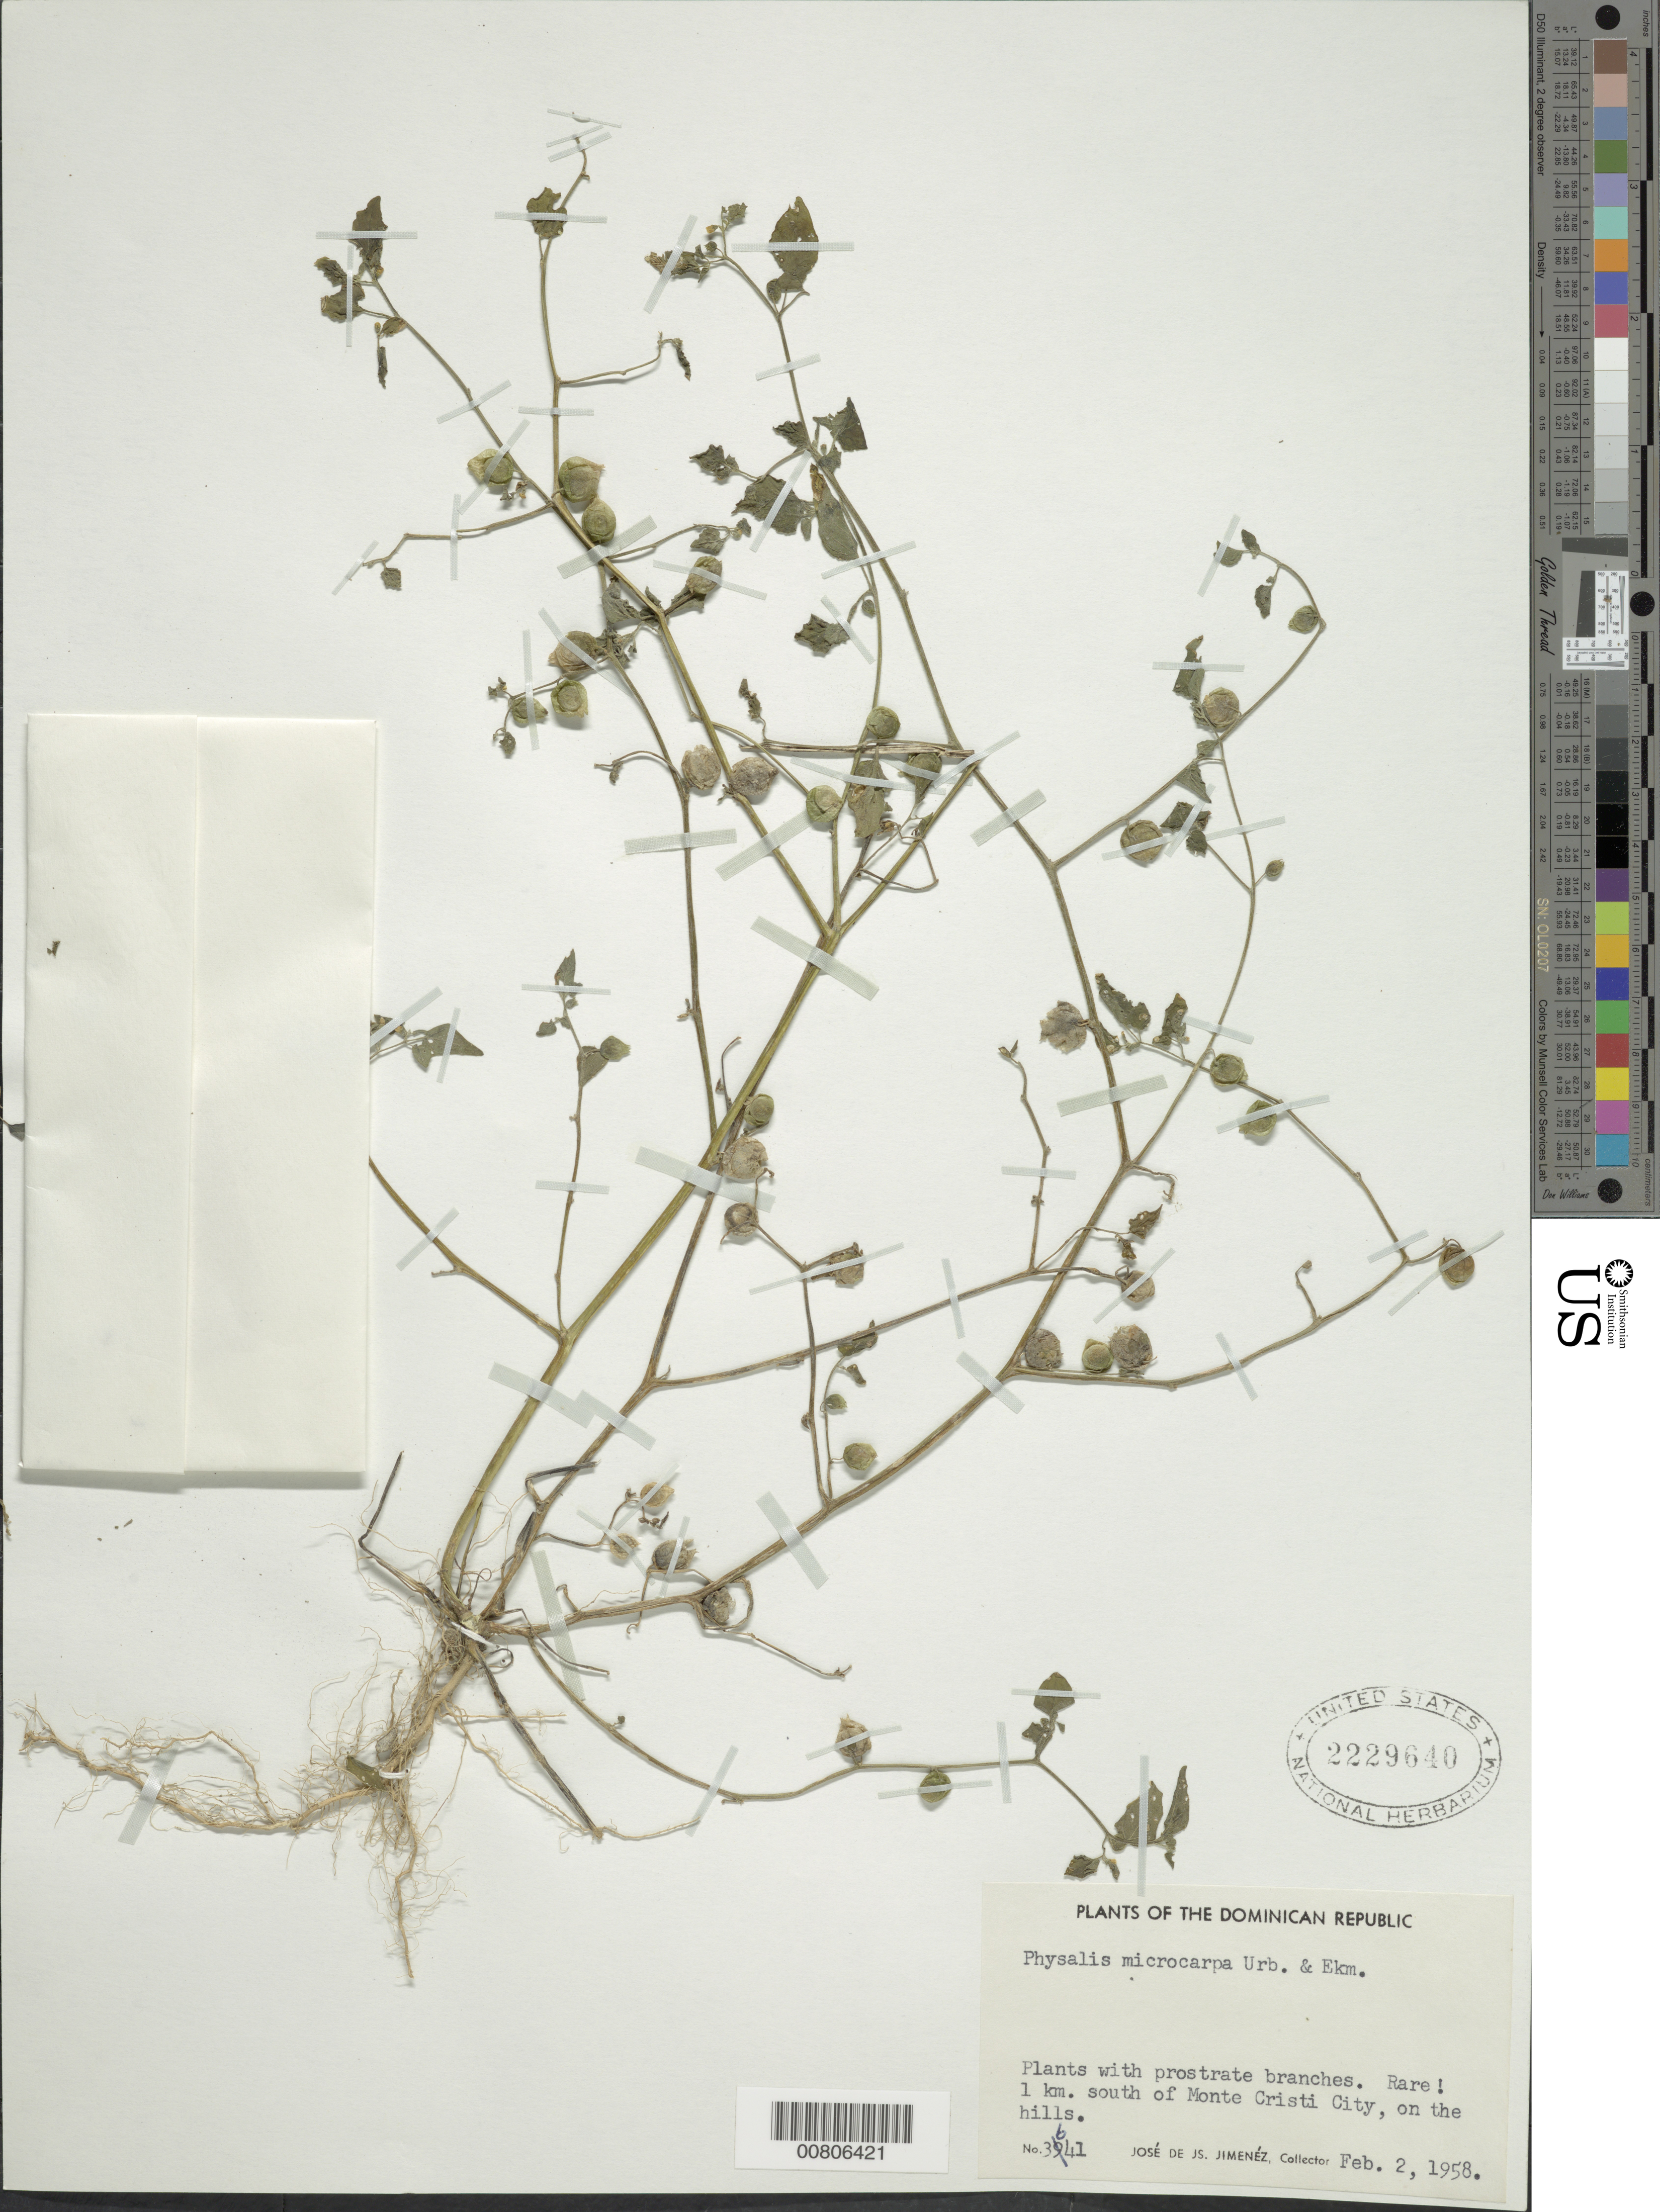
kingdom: Plantae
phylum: Tracheophyta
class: Magnoliopsida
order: Solanales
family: Solanaceae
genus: Physalis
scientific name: Physalis microcarpa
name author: Urb. & Ekman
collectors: J. J. Jiménez Almonte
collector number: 3641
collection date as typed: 02 Feb 1958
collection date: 1958-02-02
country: Dominican Republic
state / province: Monte Cristi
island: Hispaniola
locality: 1 km S of Monte Cristi City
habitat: On hills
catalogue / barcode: US 2229640